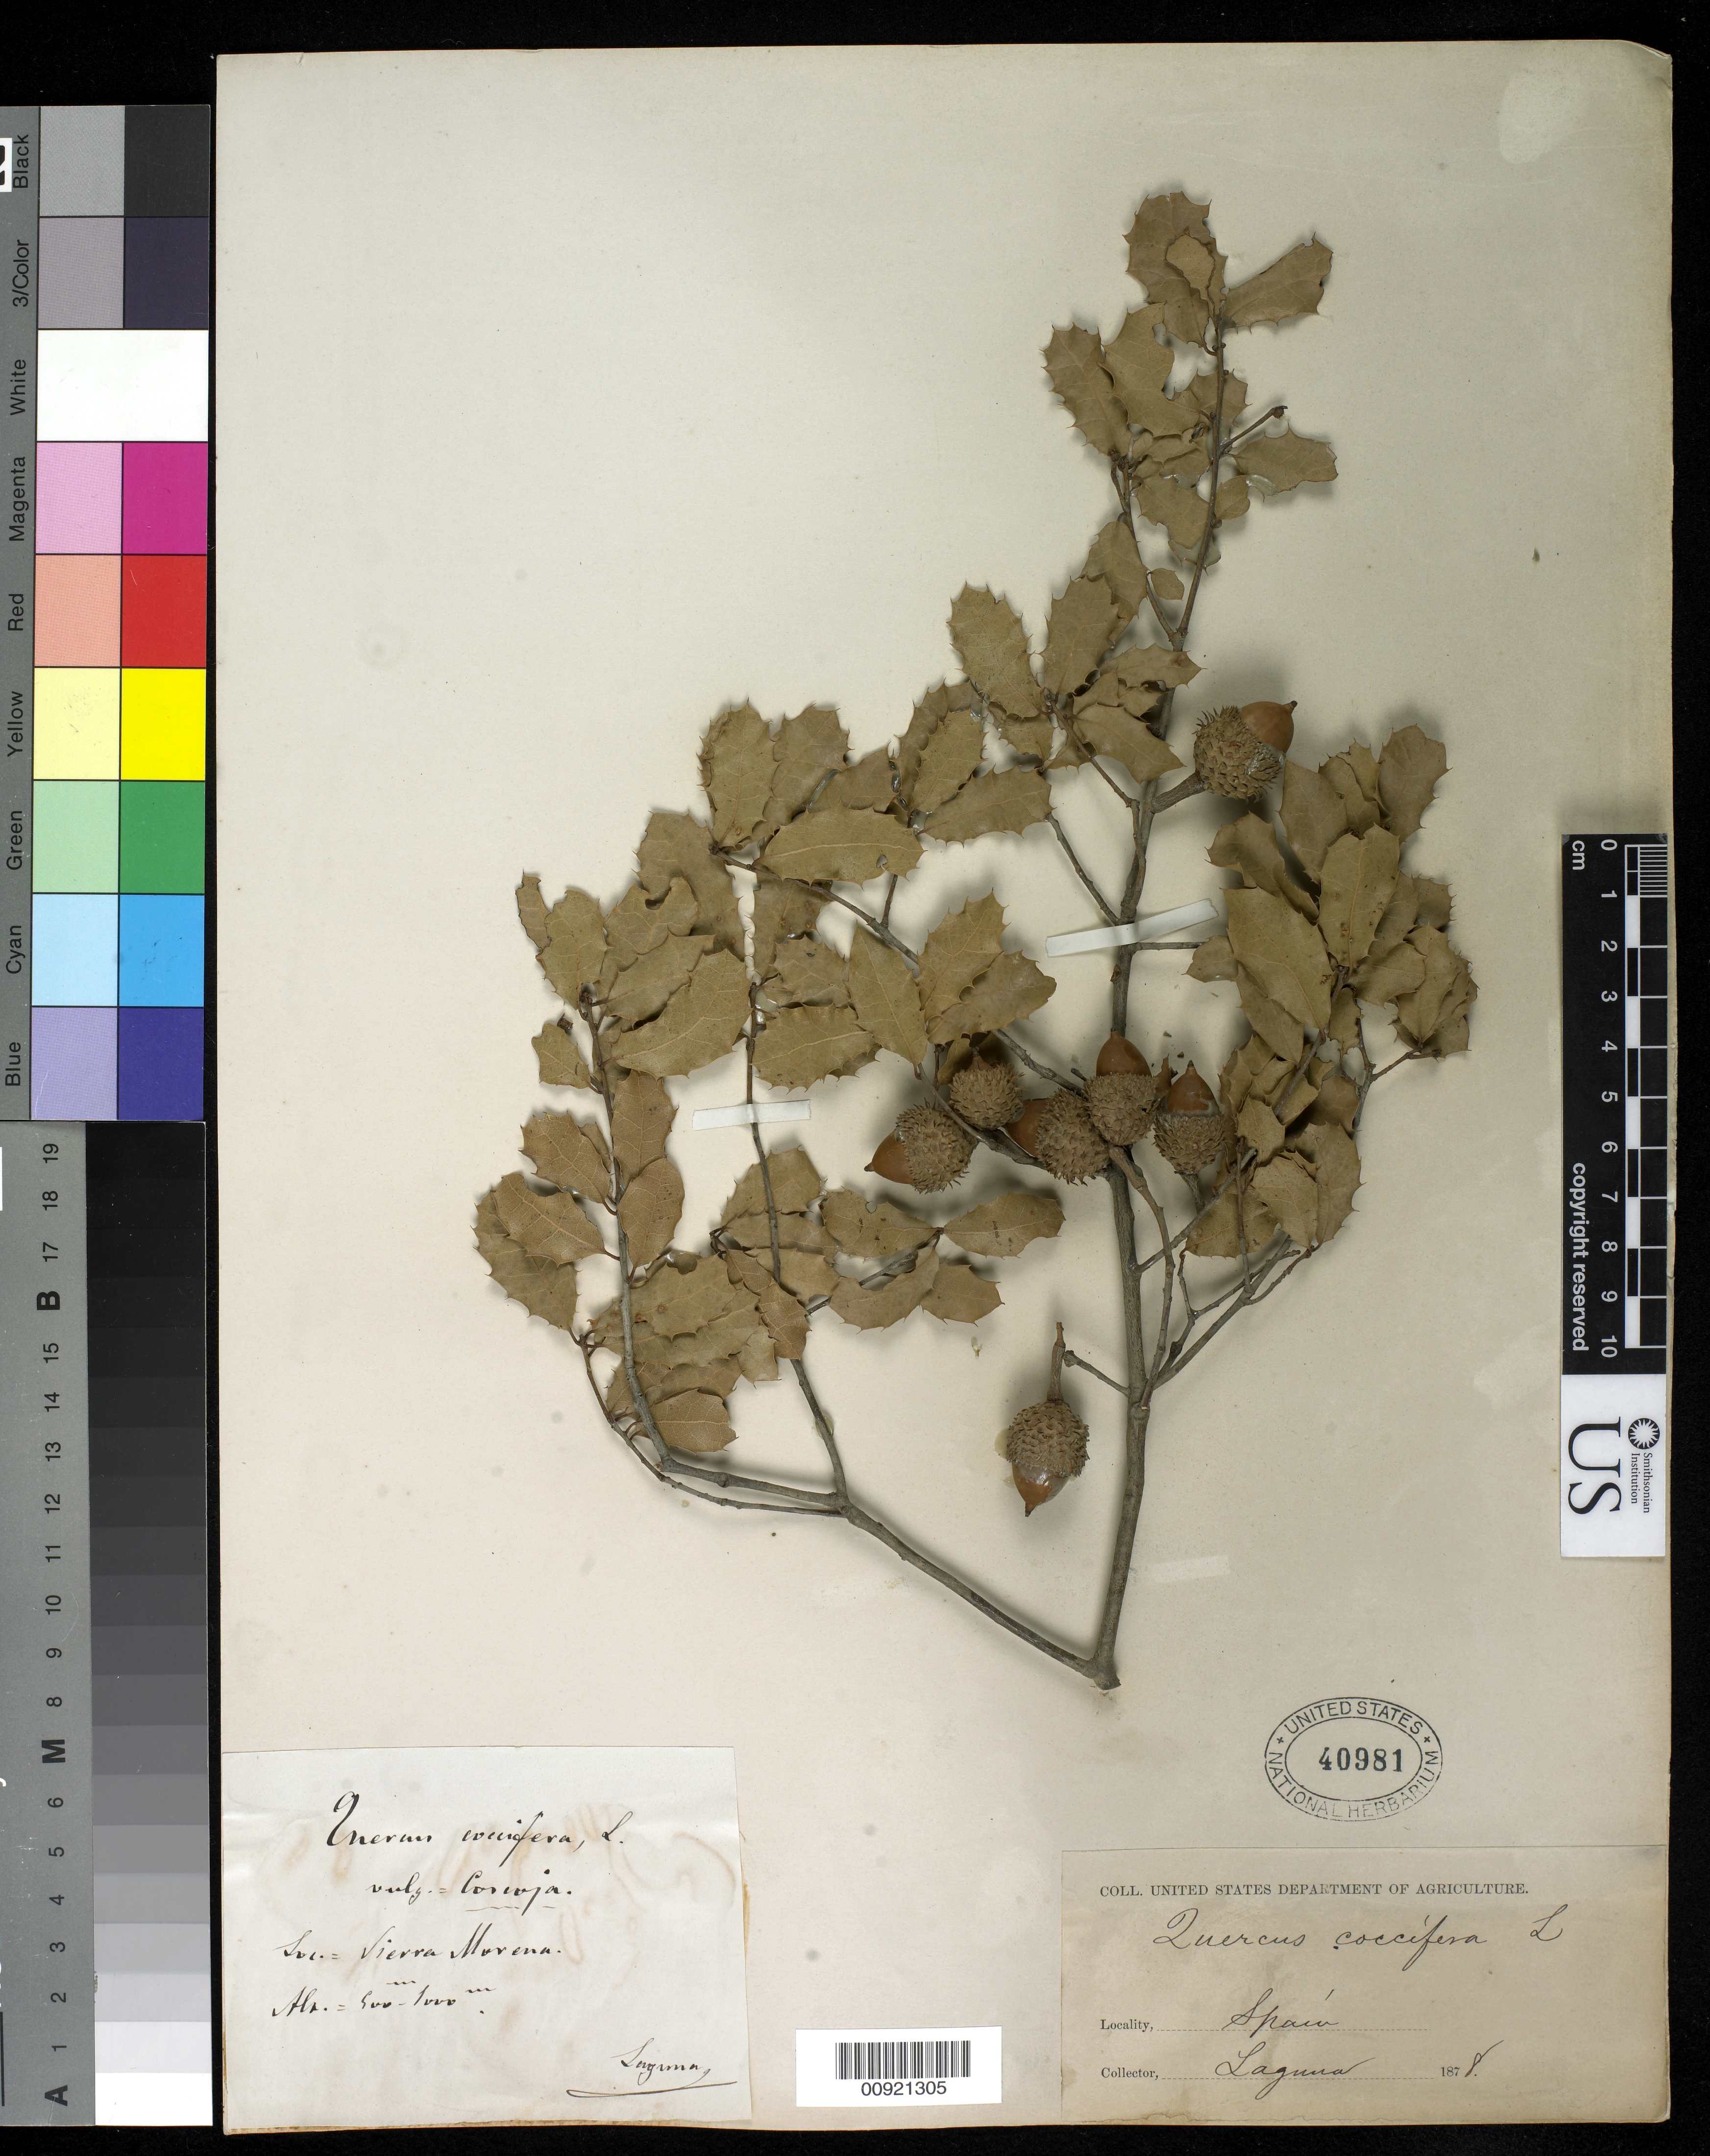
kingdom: Plantae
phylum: Tracheophyta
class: Magnoliopsida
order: Fagales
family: Fagaceae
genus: Quercus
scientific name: Quercus coccifera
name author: L.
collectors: A. Laguna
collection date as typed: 1878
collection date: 1878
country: Spain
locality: Sierra Morena mountains - southern of country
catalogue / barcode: US 40981